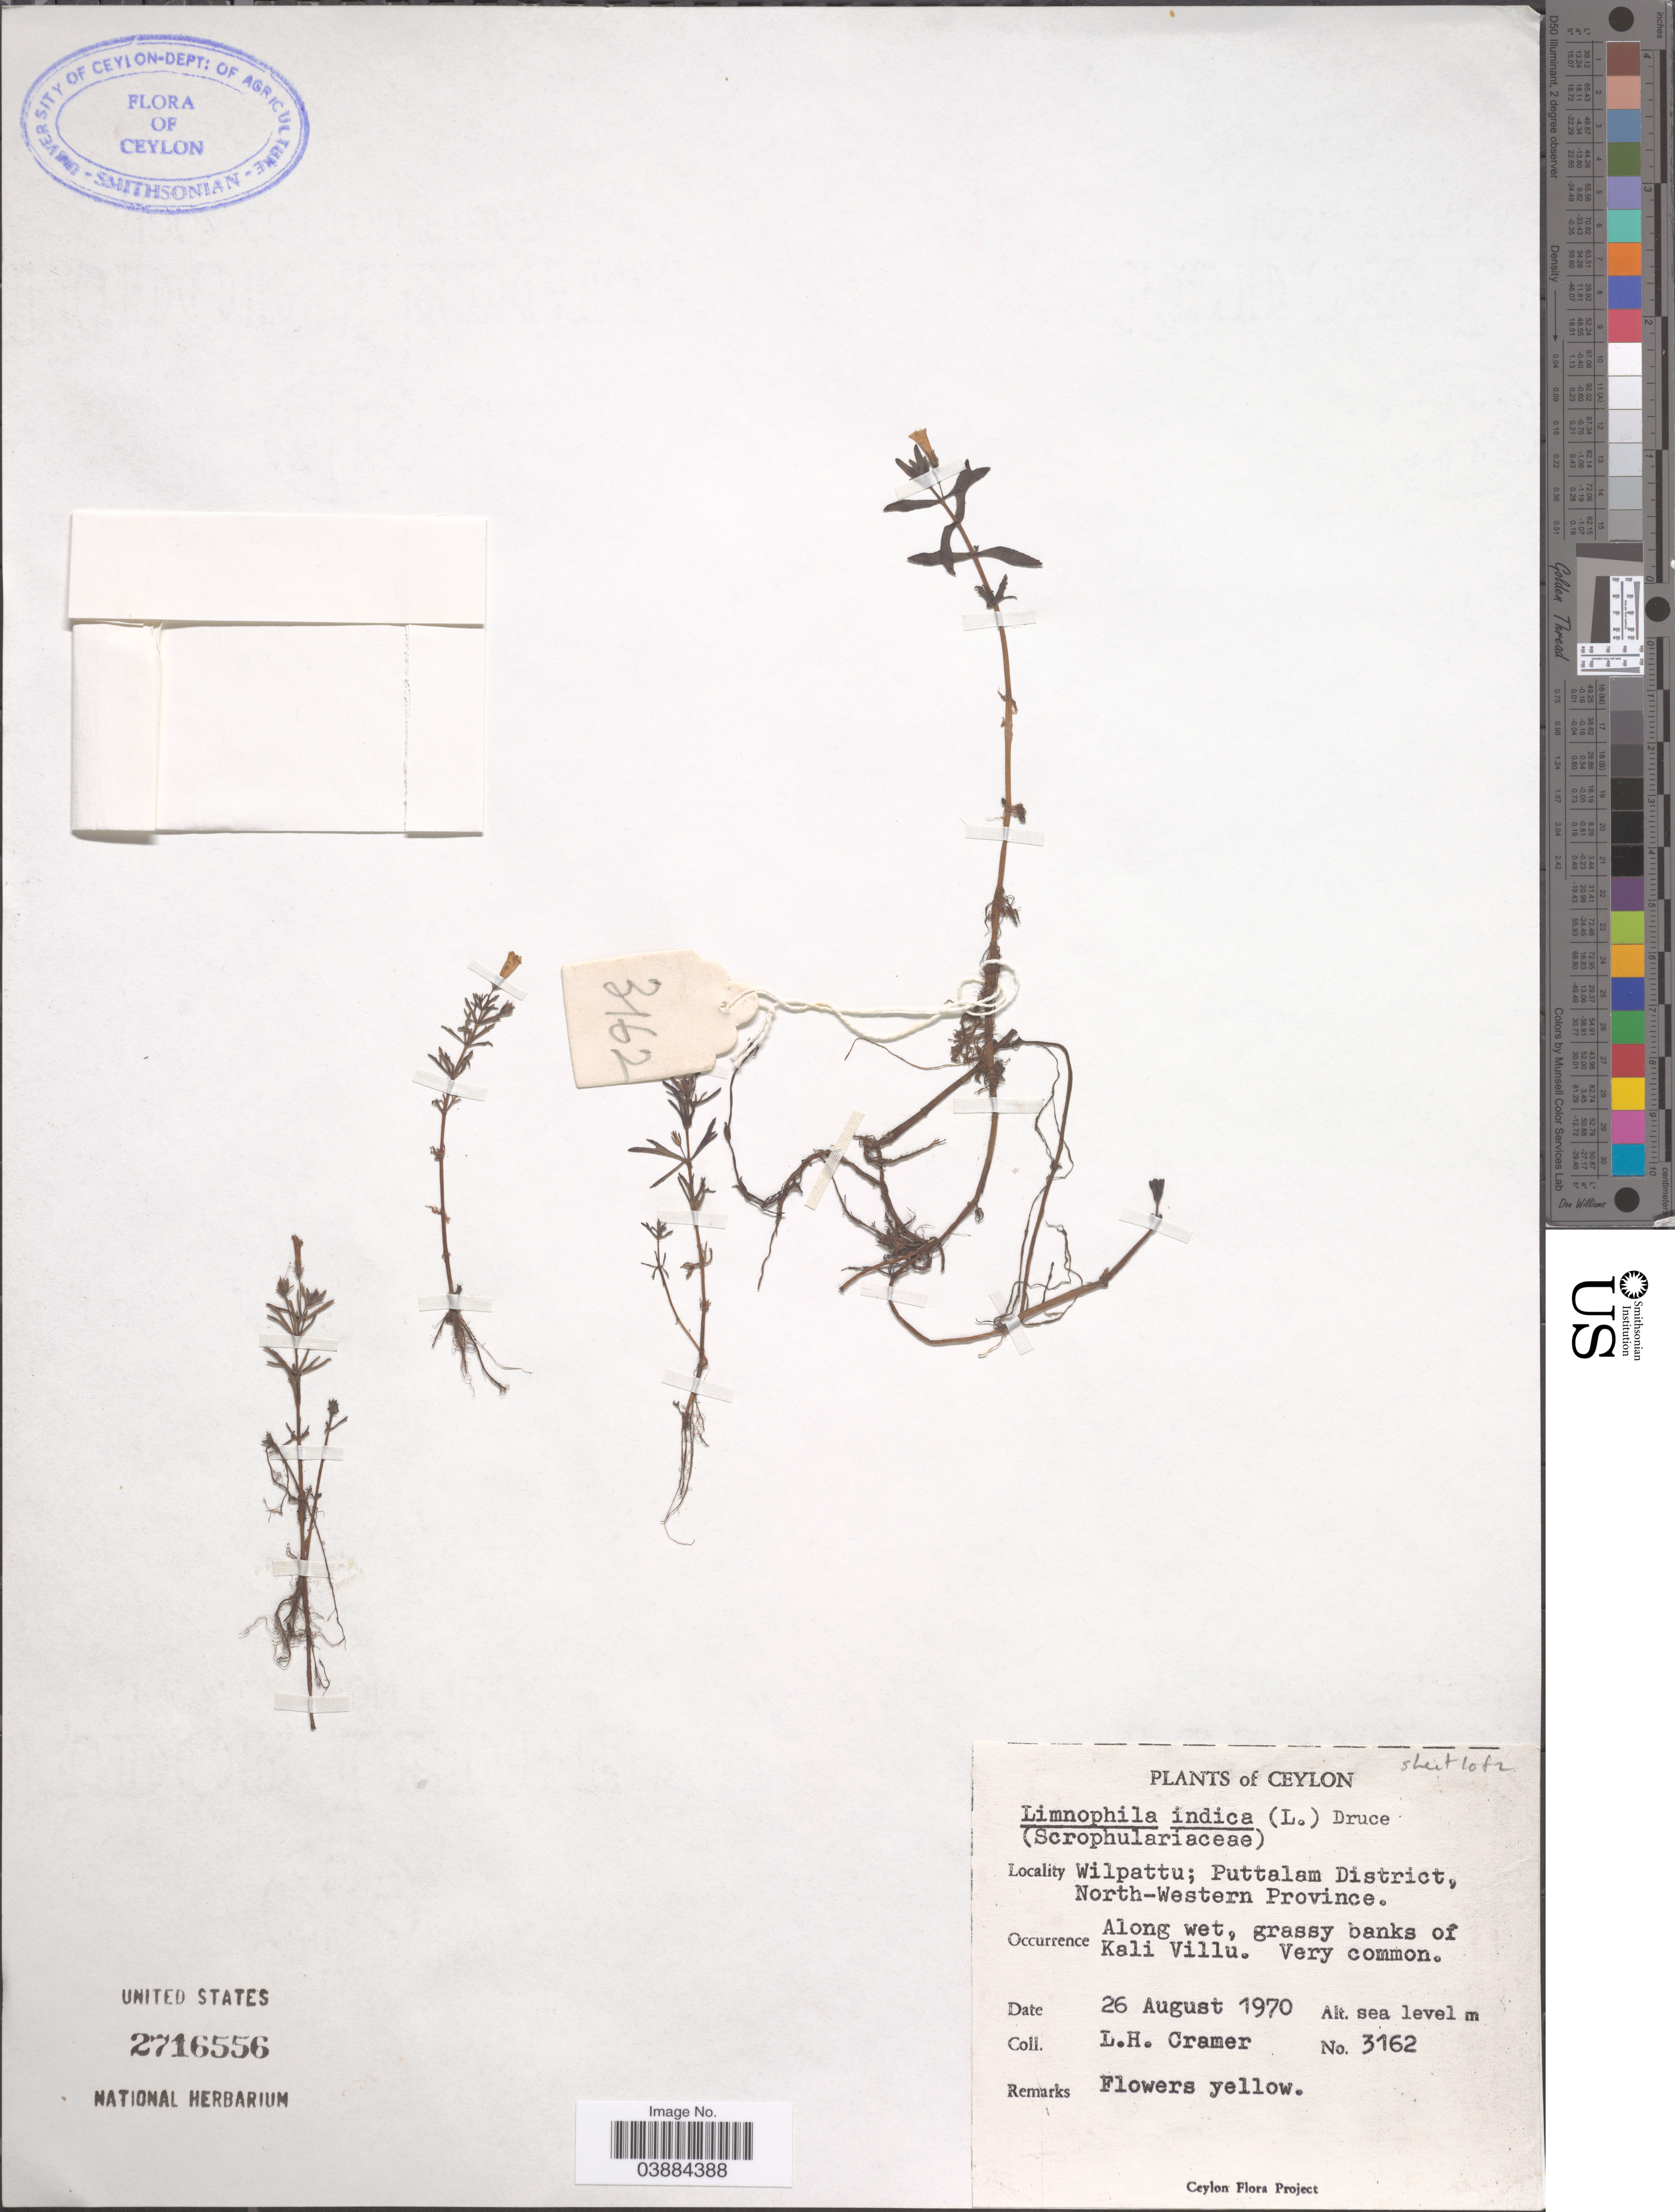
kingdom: Plantae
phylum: Tracheophyta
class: Magnoliopsida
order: Lamiales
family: Plantaginaceae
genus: Limnophila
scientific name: Limnophila indica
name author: (L.) Druce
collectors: L. H. Cramer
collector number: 3162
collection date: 1970-08-26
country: Sri Lanka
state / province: North Western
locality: Ceylon. Wilpattu; Puttalam District. Along wet, grassy banks of Kali Villu.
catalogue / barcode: US 2716556